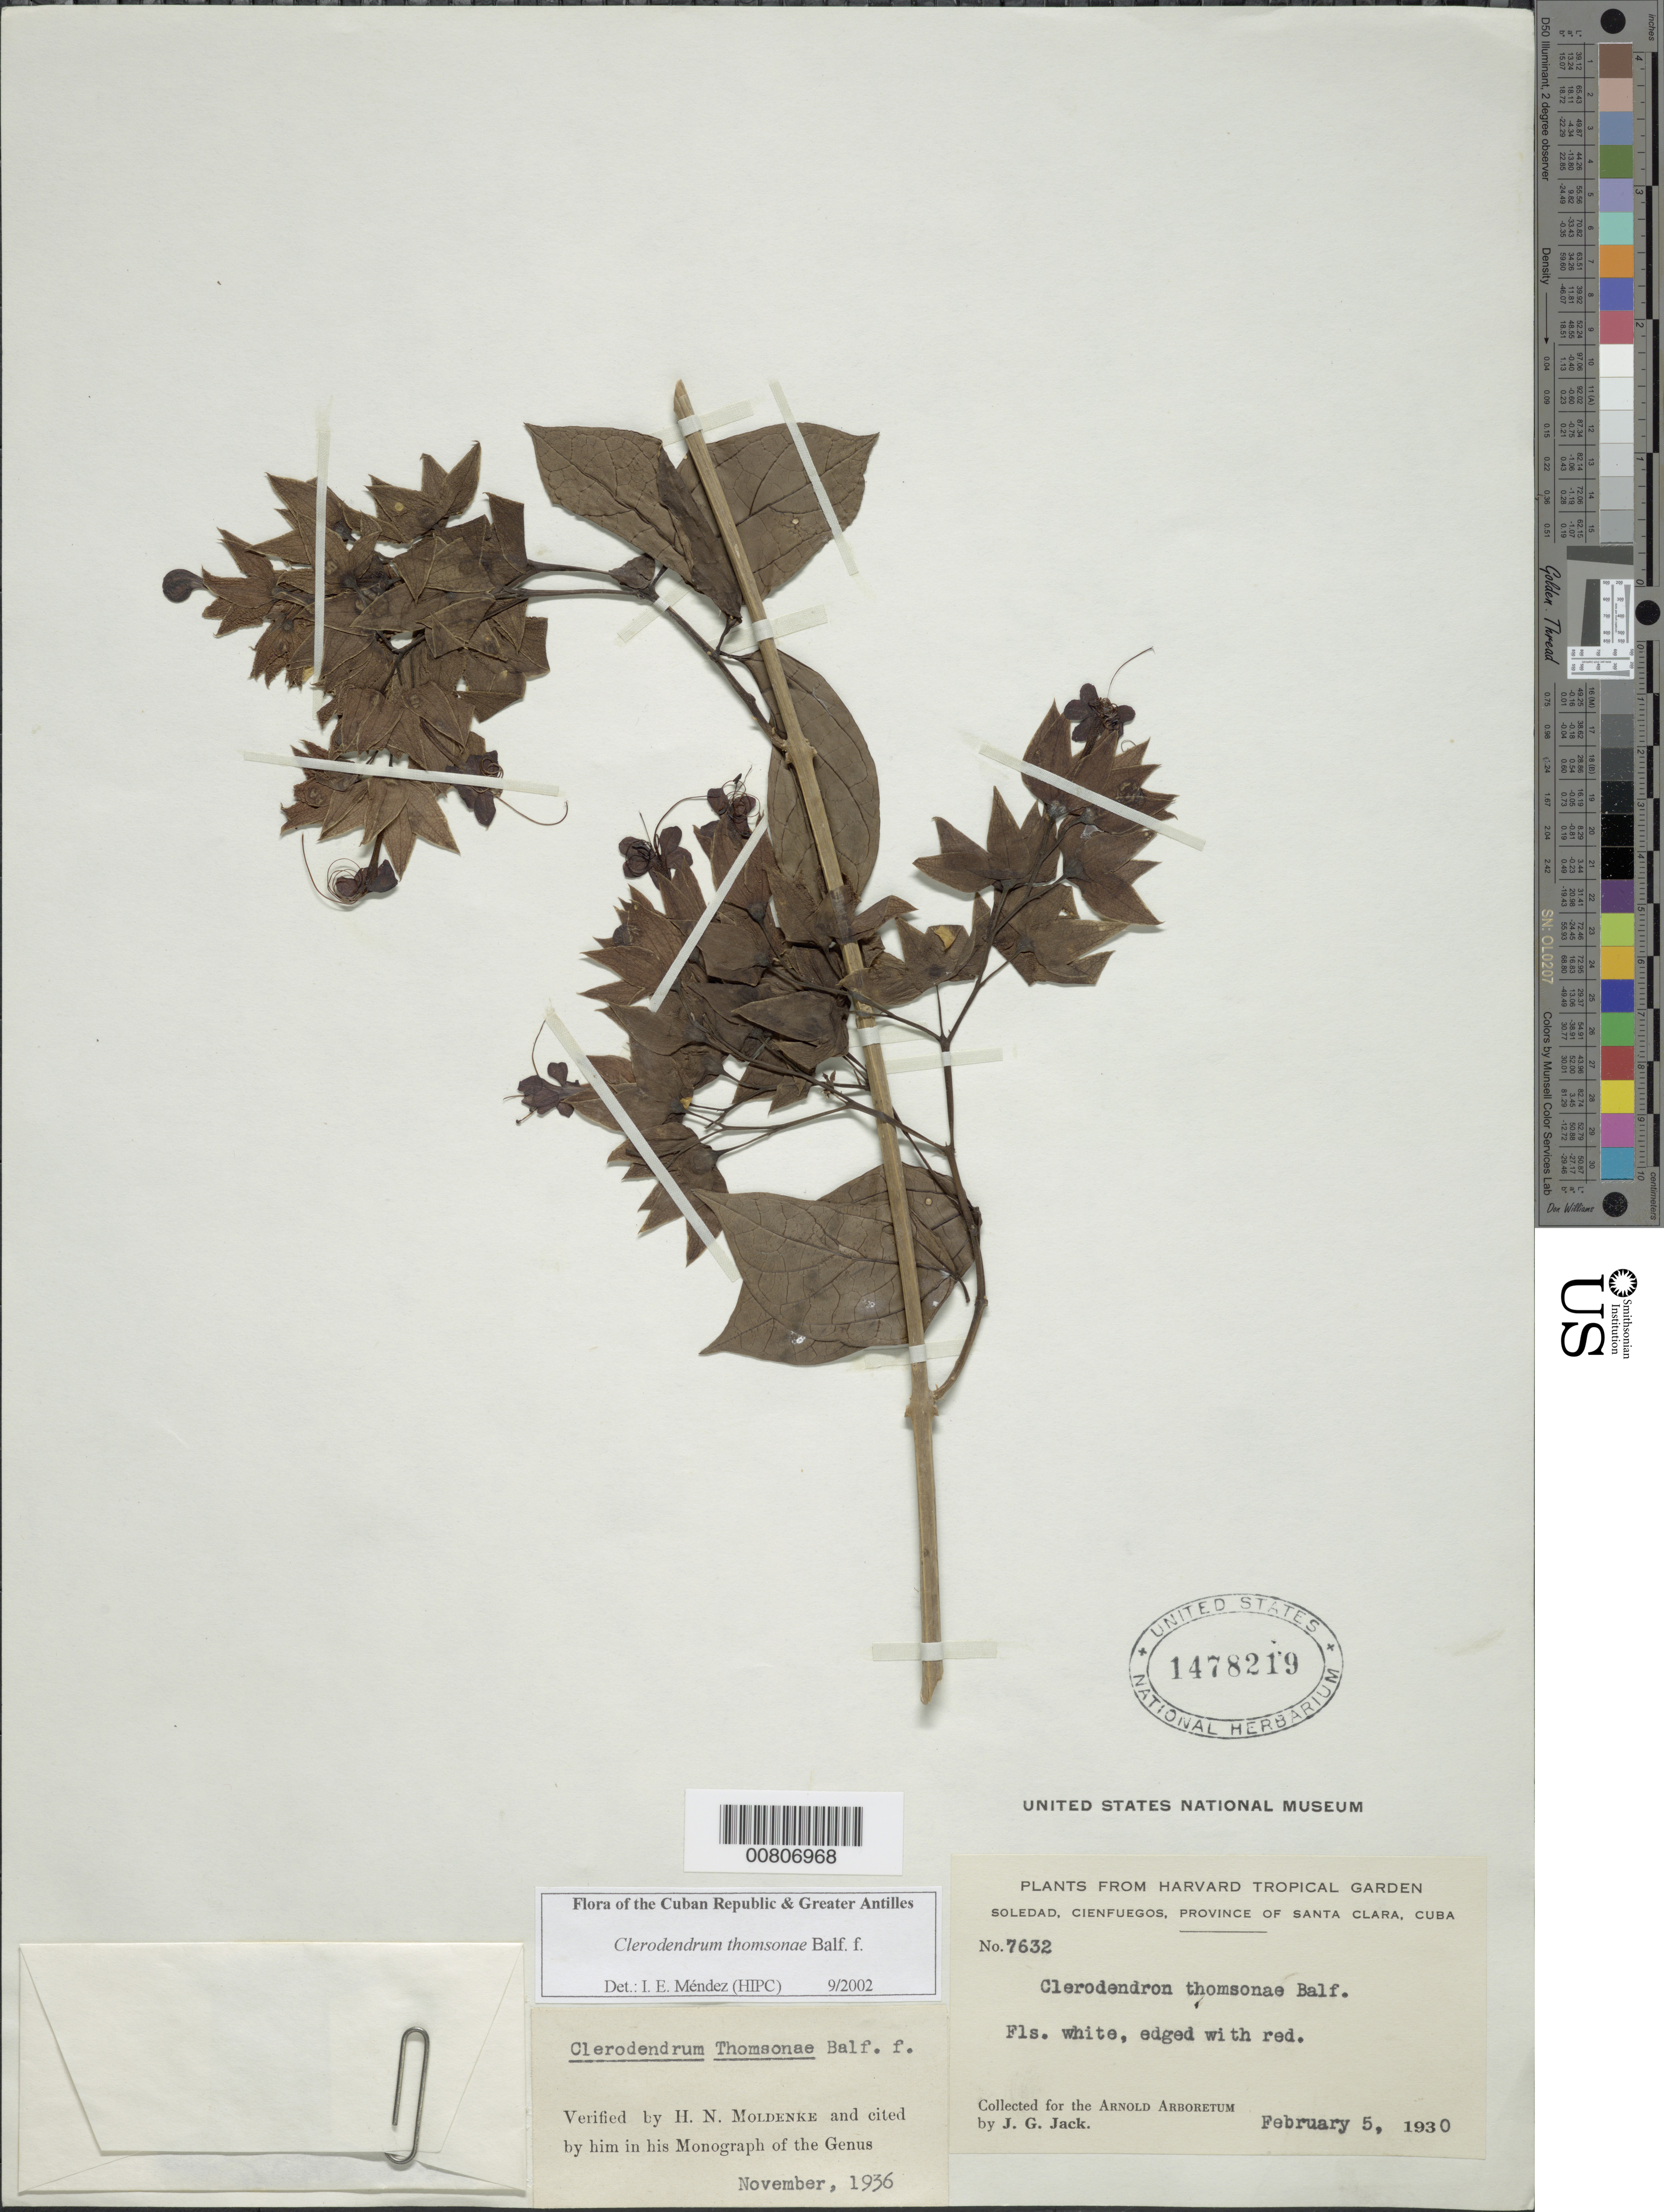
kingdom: Plantae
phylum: Tracheophyta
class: Magnoliopsida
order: Lamiales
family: Lamiaceae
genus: Clerodendrum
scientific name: Clerodendrum thomsoniae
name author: Balf.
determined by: Méndez, Isidro E., (HIPC)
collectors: J. G. Jack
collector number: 7632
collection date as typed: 05 Feb 1930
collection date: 1930-02-05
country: Cuba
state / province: Cienfuegos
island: Cuba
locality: Santa Clara Prov , Soledad, Cienfuegos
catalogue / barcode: US 1478219